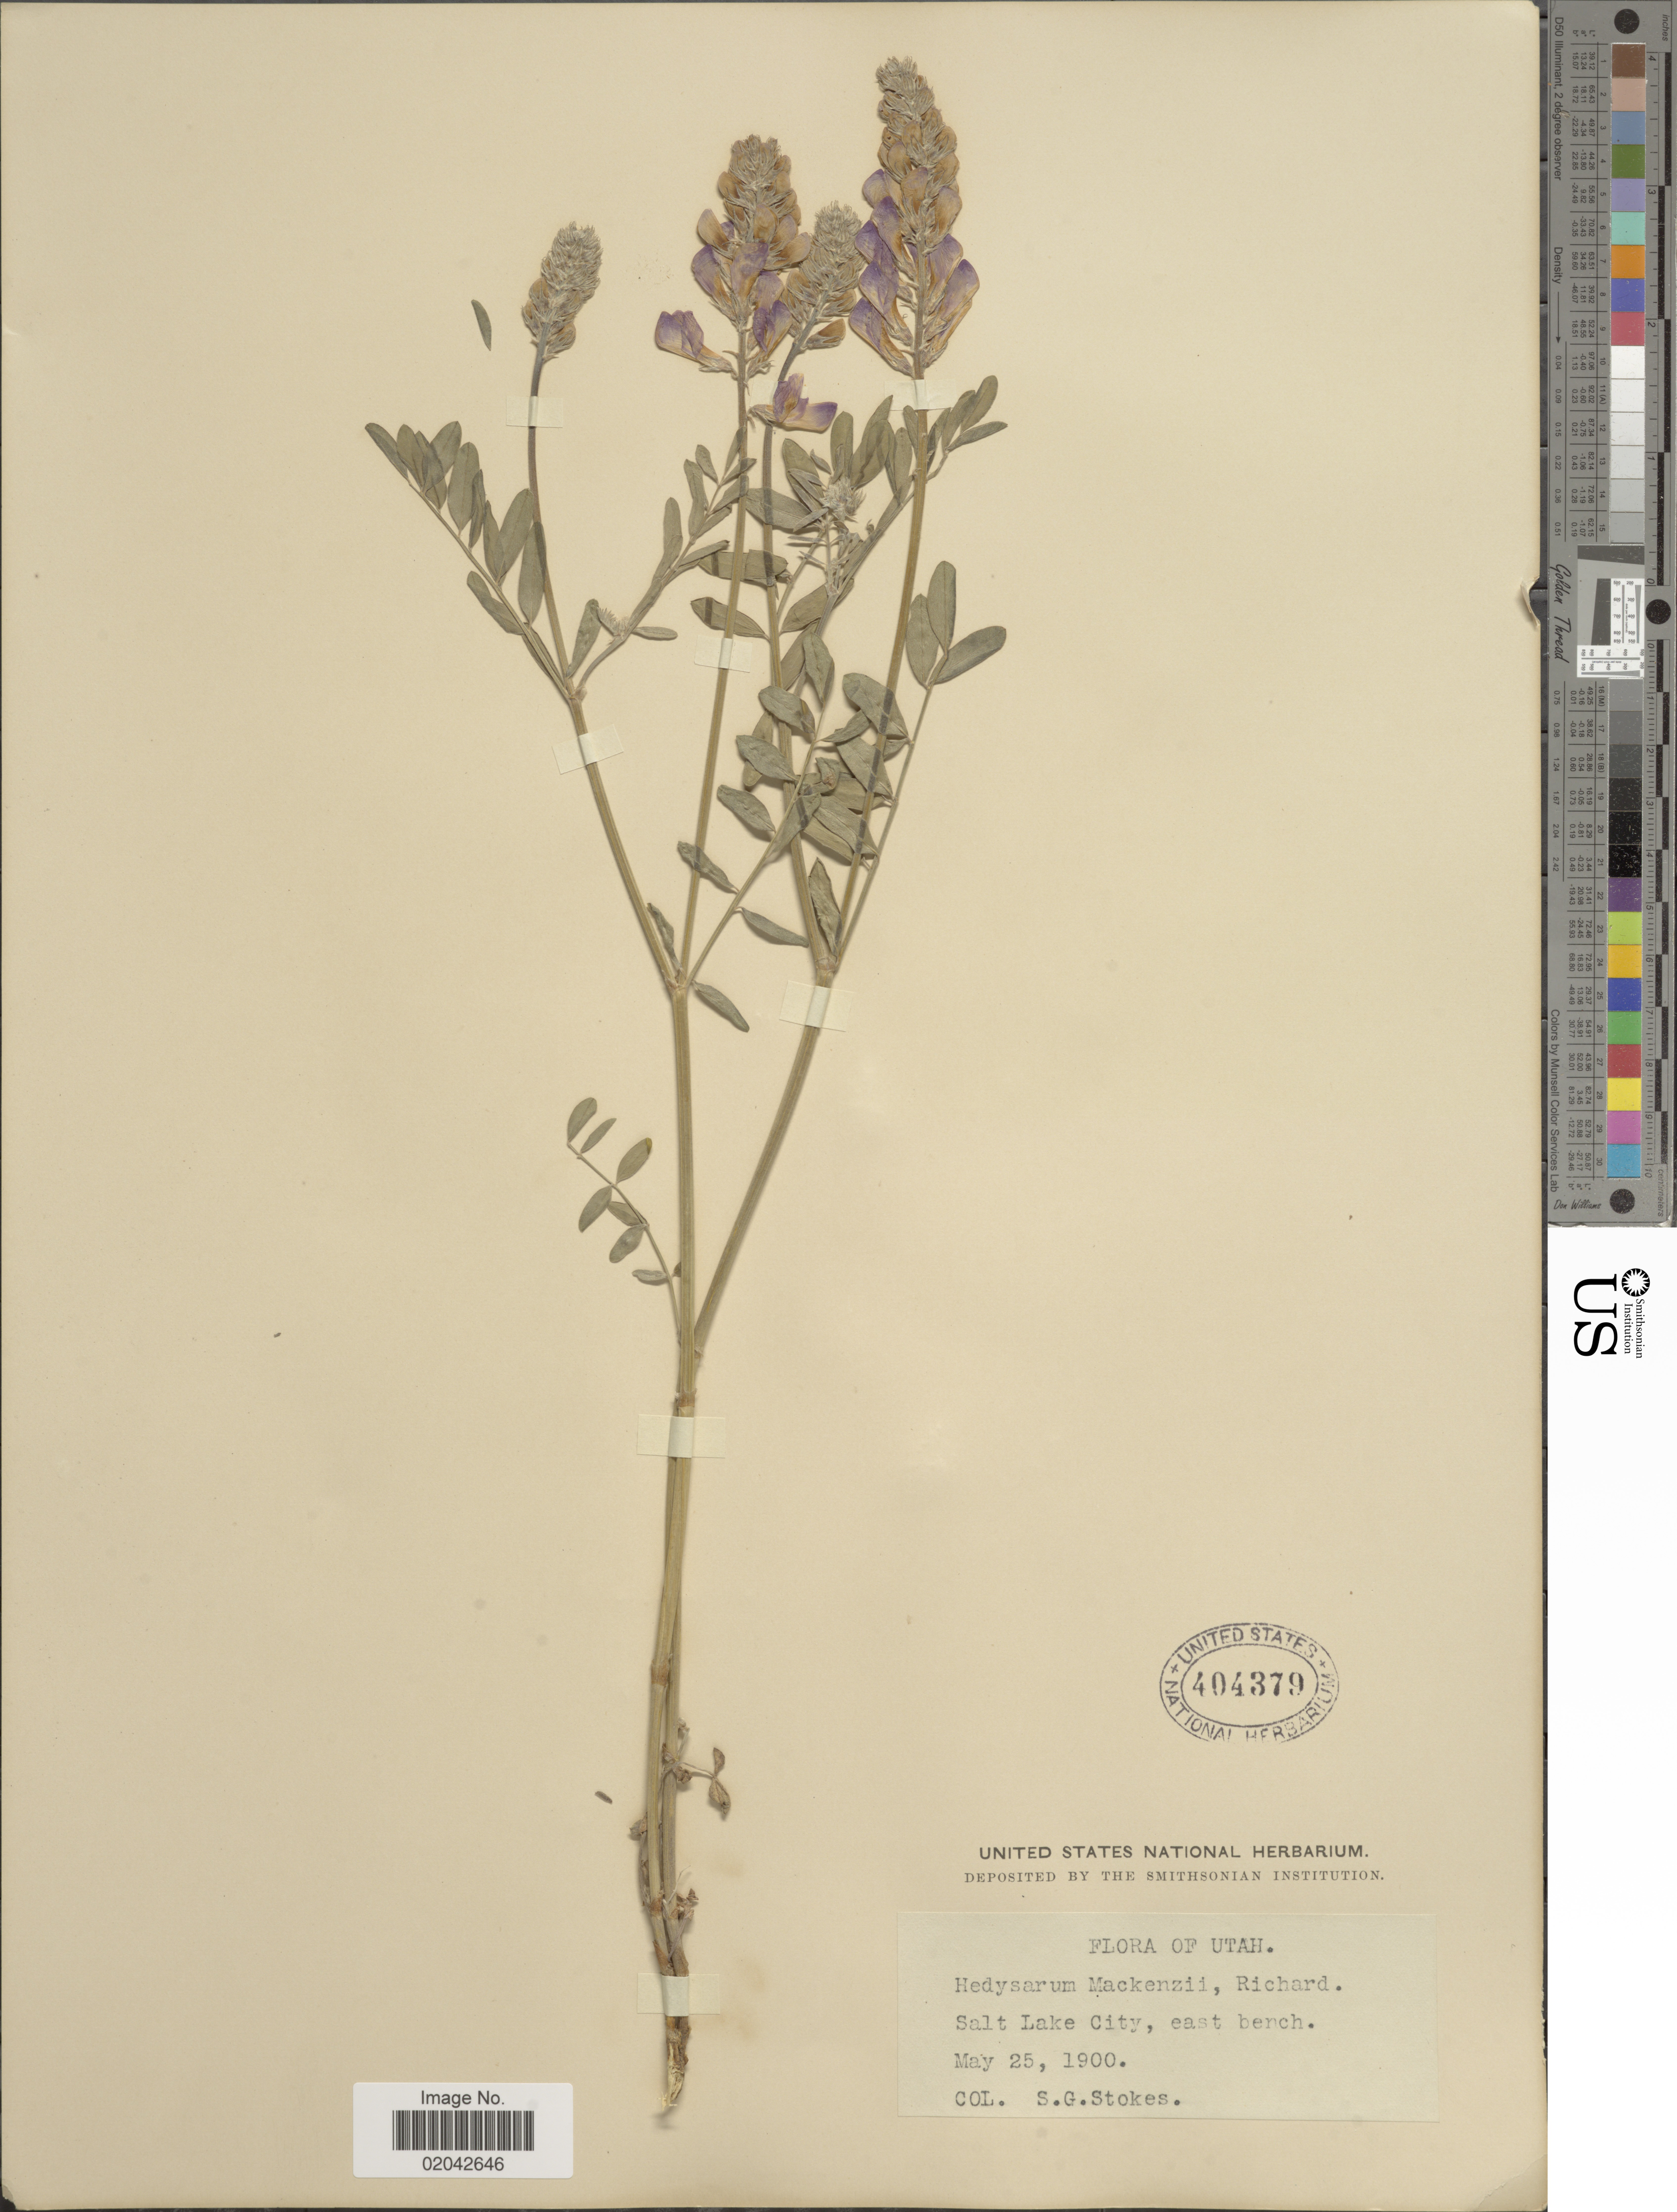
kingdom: Plantae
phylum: Tracheophyta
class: Magnoliopsida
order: Fabales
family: Fabaceae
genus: Hedysarum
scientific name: Hedysarum mackenziei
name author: Richardson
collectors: S. G. Stokes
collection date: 1900-05-25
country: United States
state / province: Utah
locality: Salt Lake City, east bench.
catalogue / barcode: US 404379